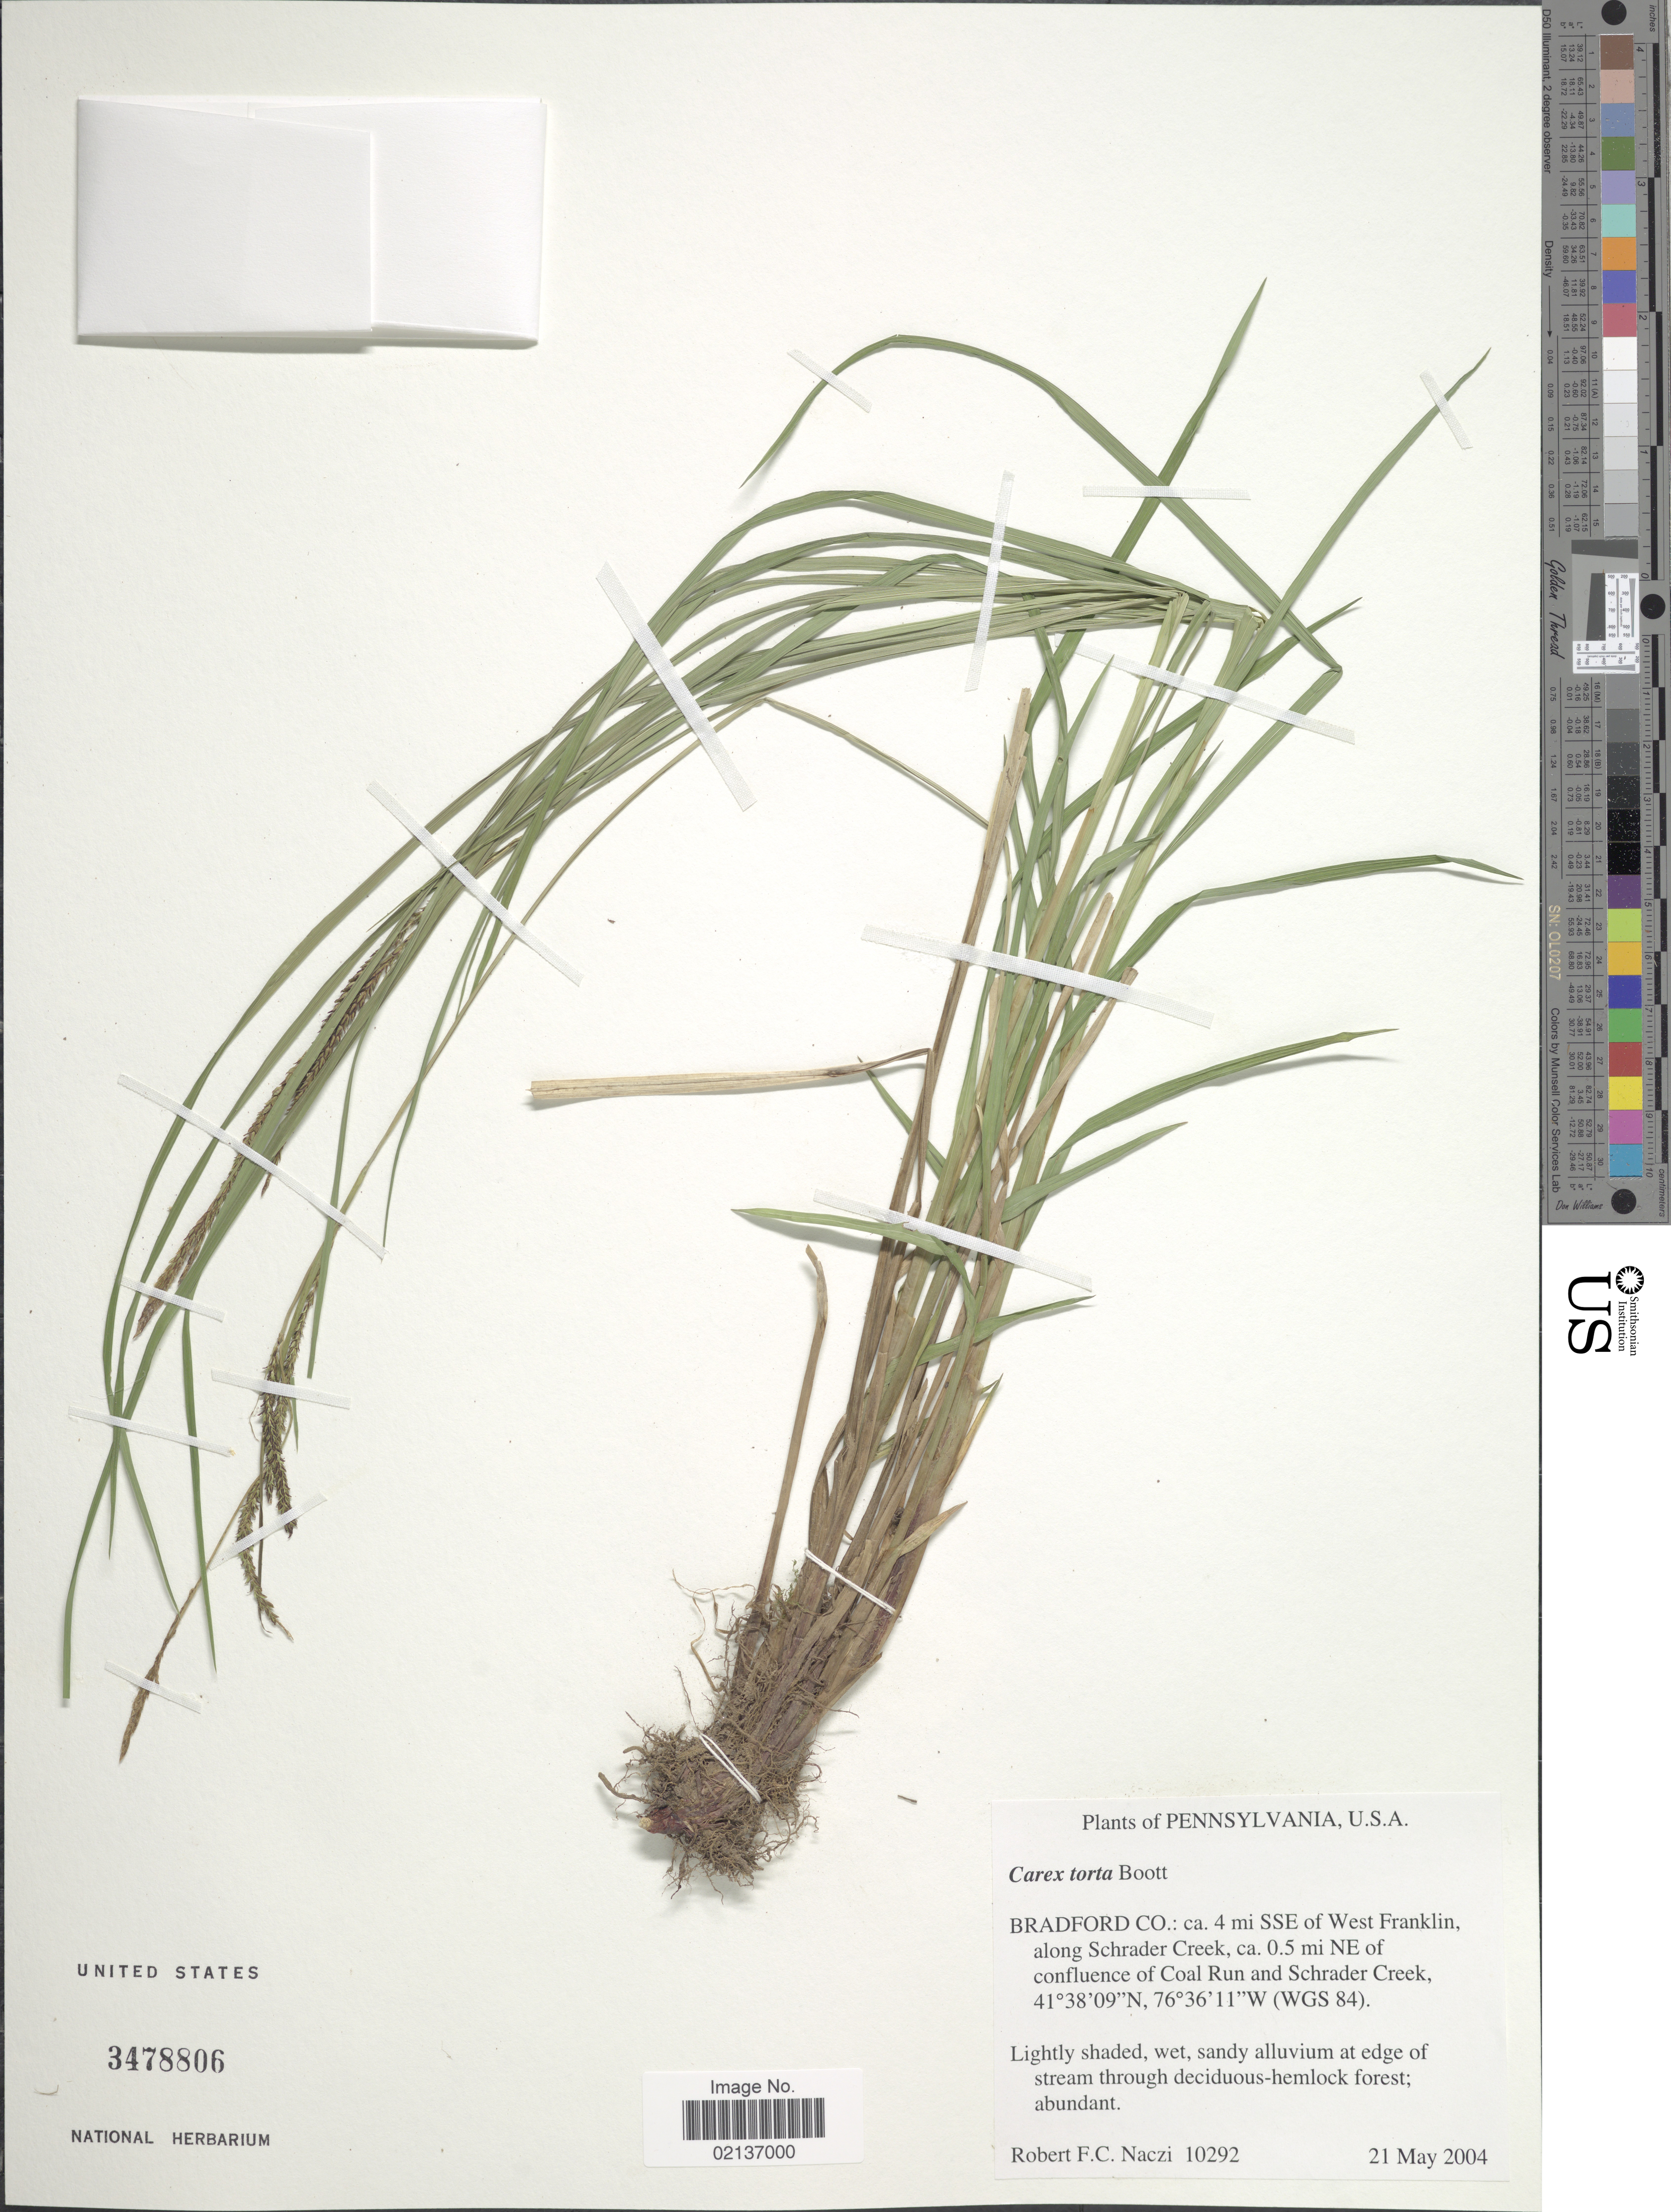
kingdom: Plantae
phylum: Tracheophyta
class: Liliopsida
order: Poales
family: Cyperaceae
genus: Carex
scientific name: Carex torta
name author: Boott ex Tuck.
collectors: R. F. C. Naczi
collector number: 10292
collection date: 2004-05-21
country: United States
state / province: Pennsylvania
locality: U.S.A., Bradford Co, ca 4 mi SSE of West Franklin, along Schrader Creek, ca 0.5 mi NE of confluence of Coal Run and Schrader Creek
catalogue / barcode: US 3478806